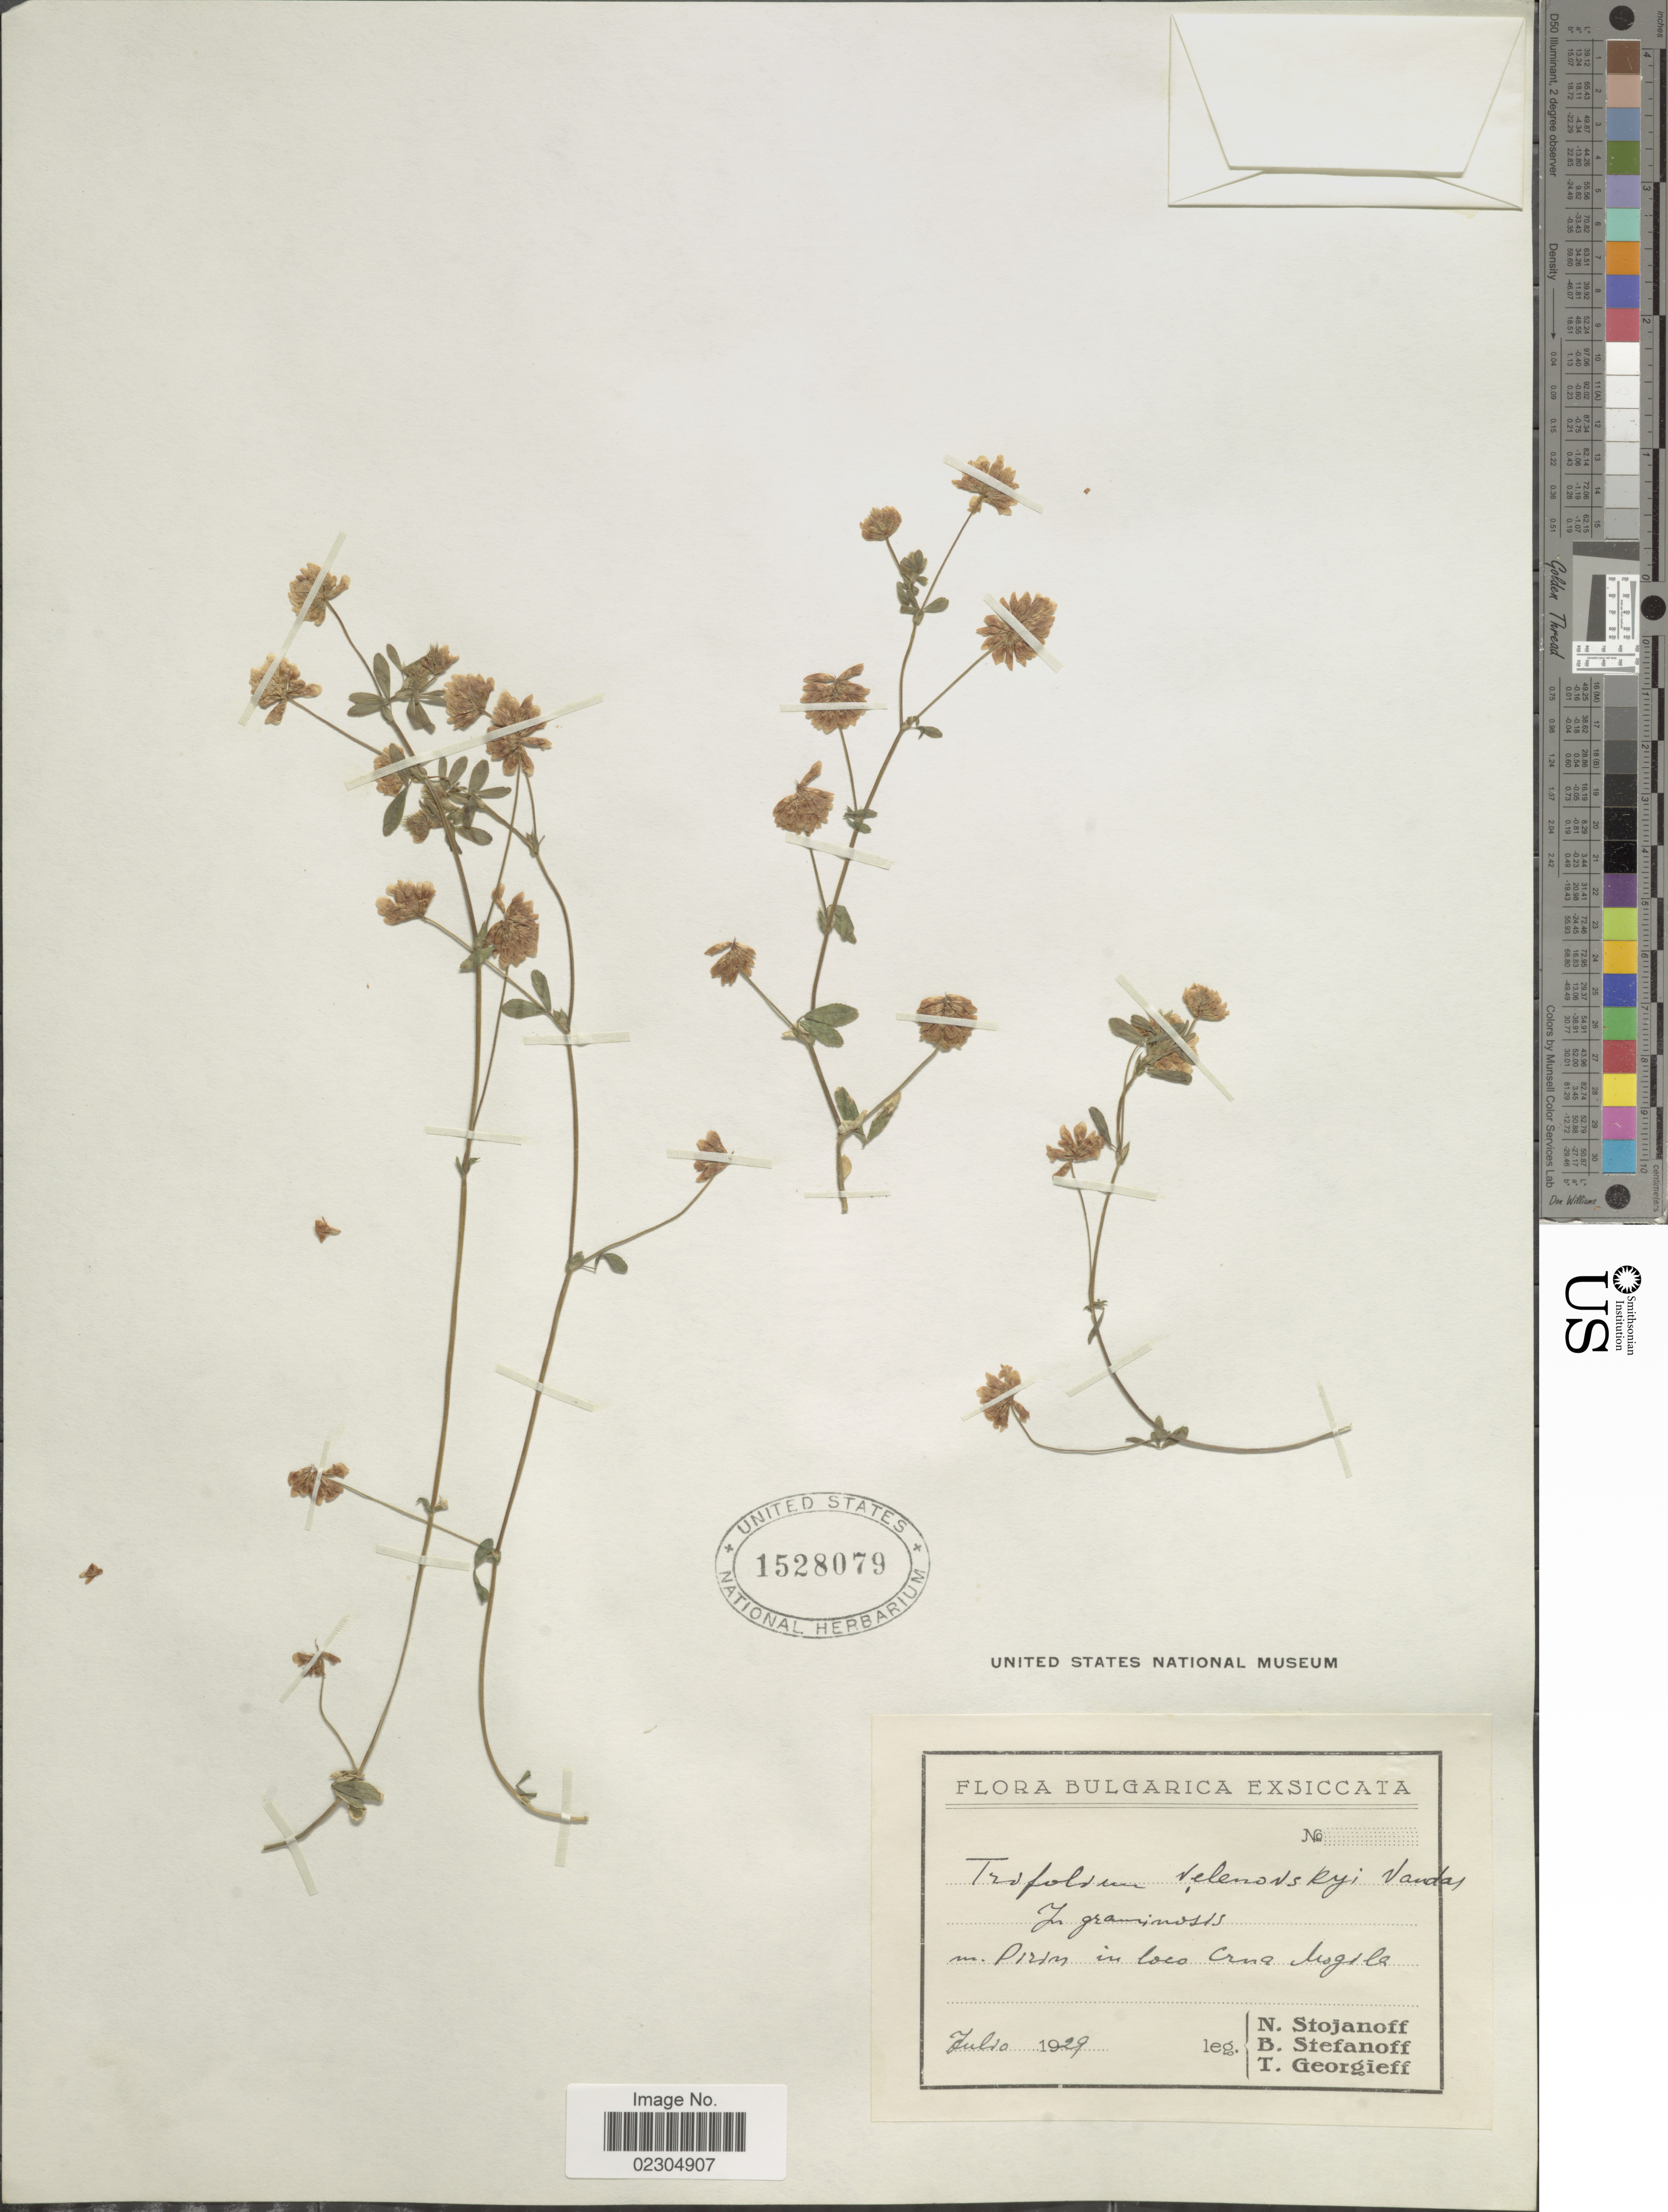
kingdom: Plantae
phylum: Tracheophyta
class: Magnoliopsida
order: Fabales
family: Fabaceae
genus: Trifolium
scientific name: Trifolium velenovskyi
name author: Vandas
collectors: N. Stojanoff, B. Stefanoff & T. Georgieff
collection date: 1929-07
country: Bulgaria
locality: Bulgarica Exsiccata. m. Pirim in loco erna Ksgila [interpreted]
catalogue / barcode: US 1528079